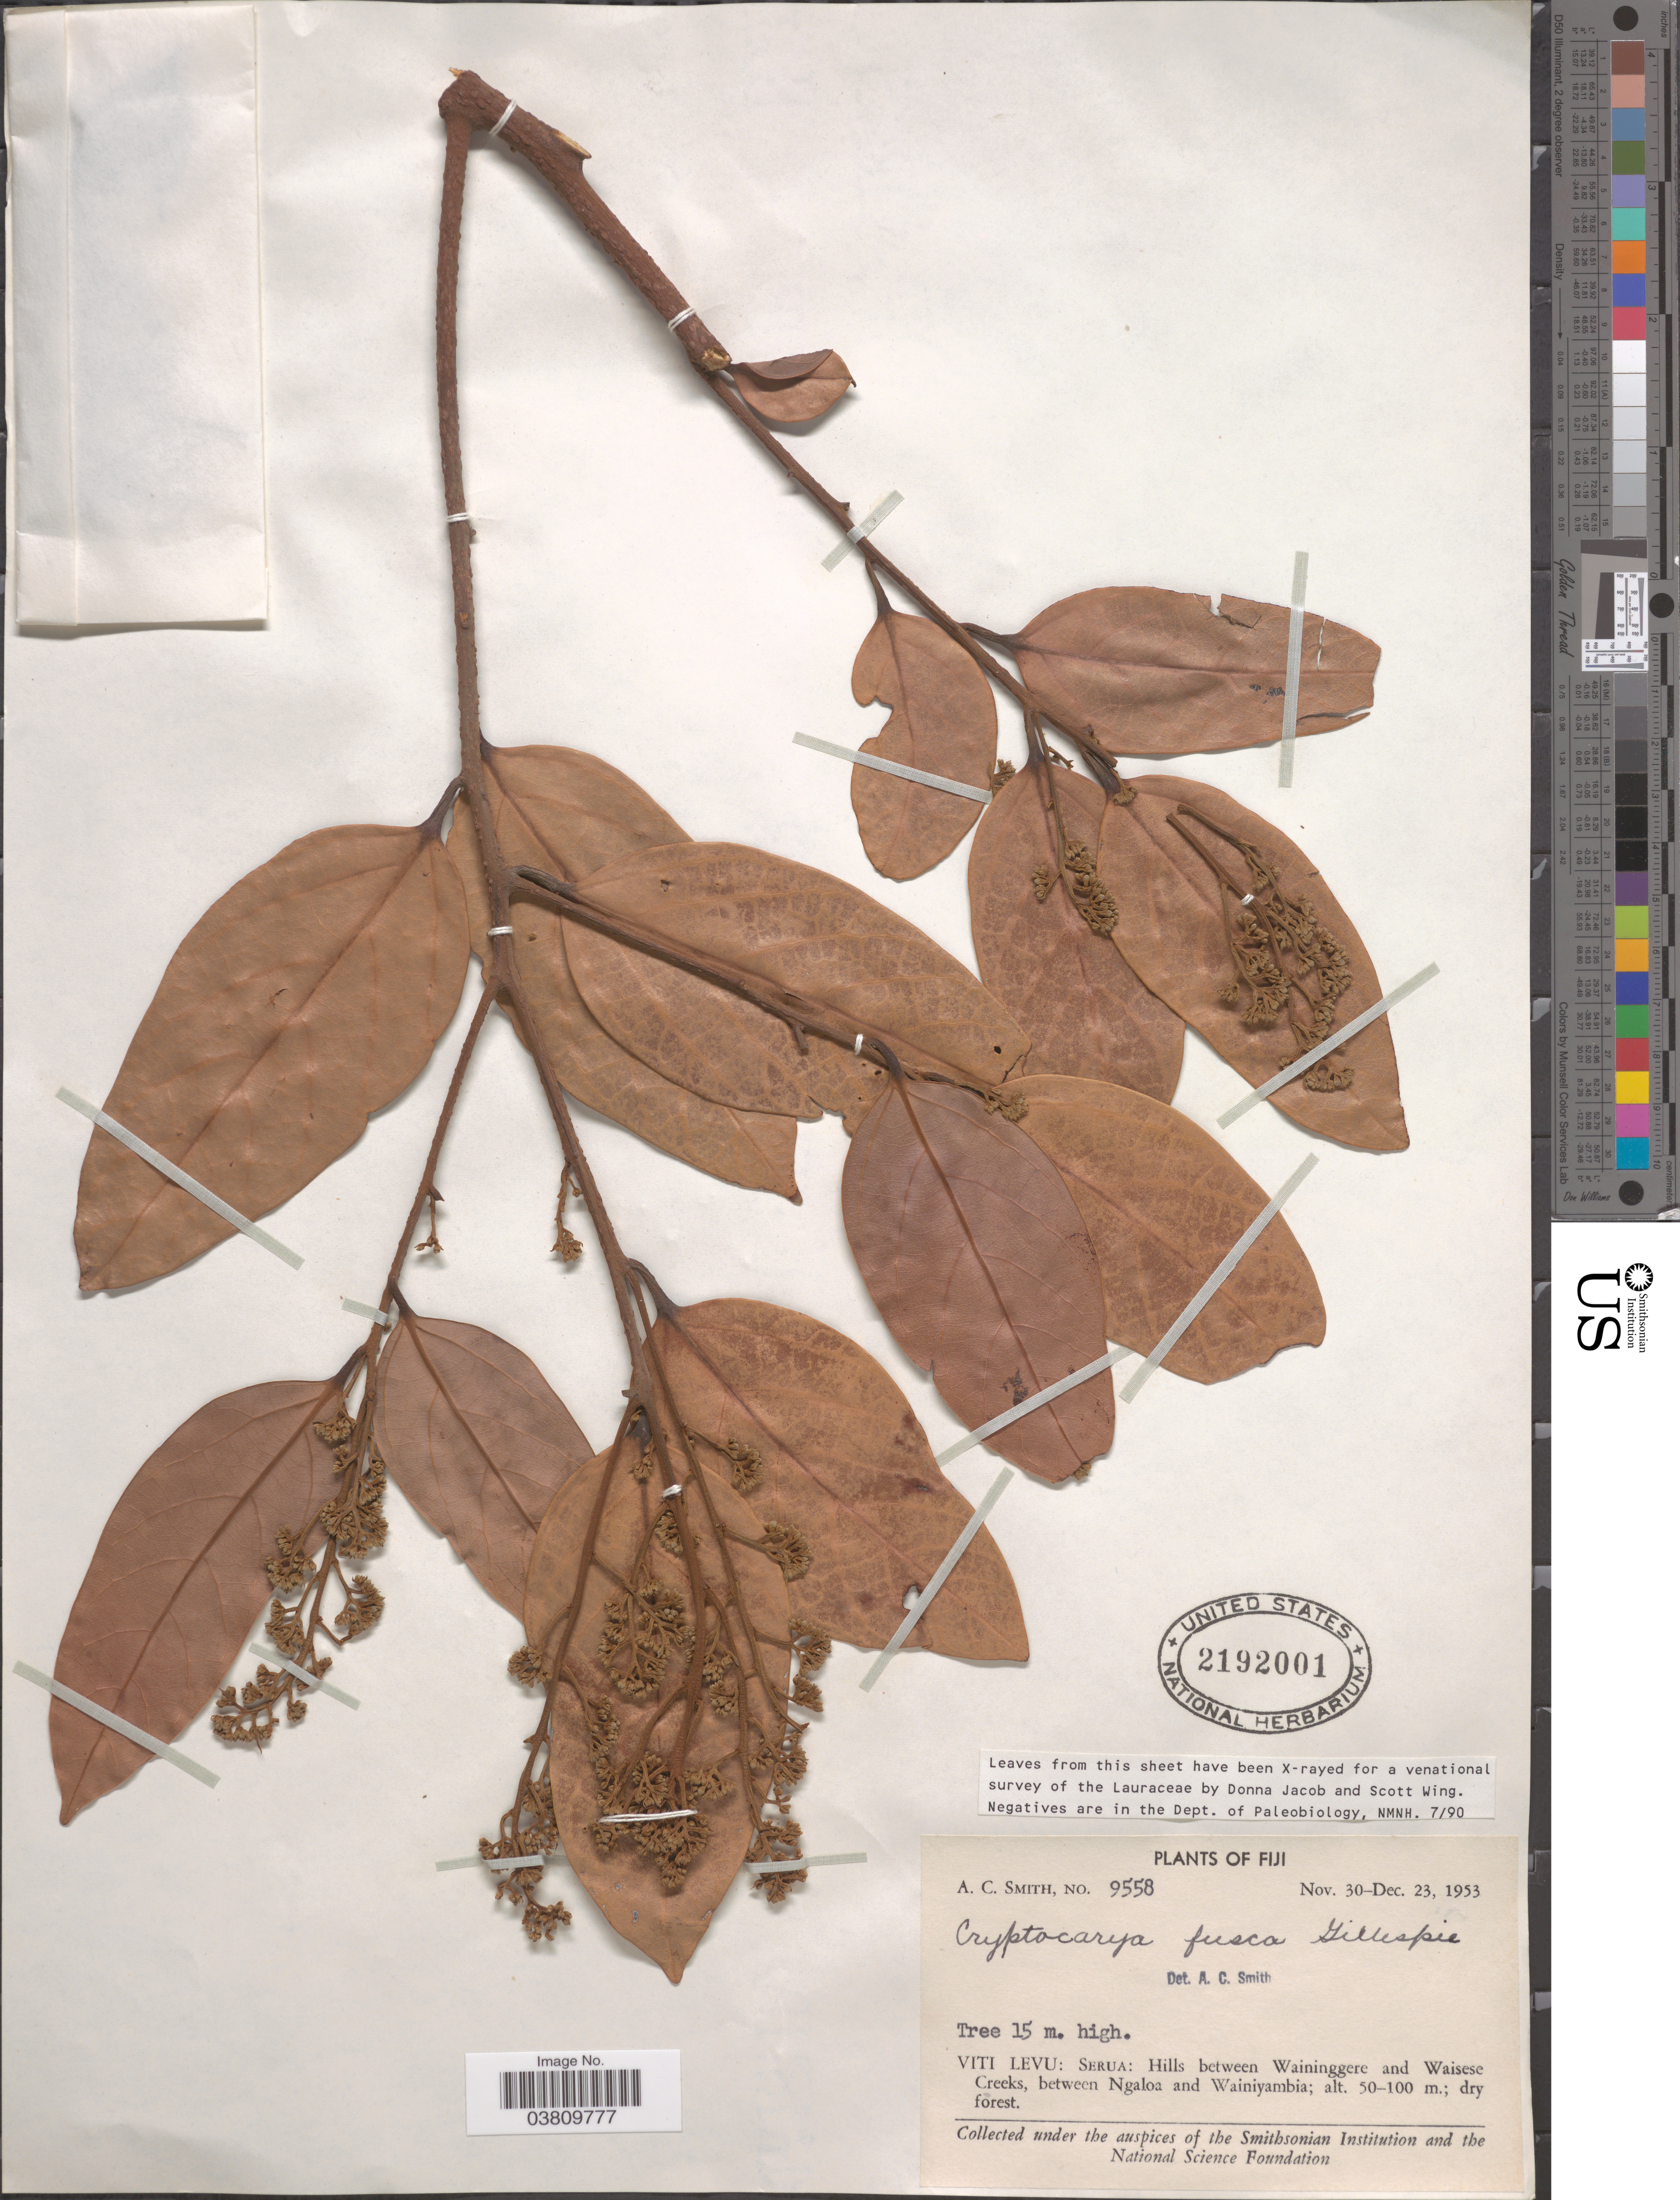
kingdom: Plantae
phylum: Tracheophyta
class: Magnoliopsida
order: Laurales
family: Lauraceae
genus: Cryptocarya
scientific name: Cryptocarya fusca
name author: Gillespie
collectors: A. C. Smith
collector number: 9558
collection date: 1953-11-30/1953-12-23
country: Fiji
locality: Viti Levu: Serua: Hills between Waininggere and Waisese Creeks, between Ngaloa and Wainiyambia.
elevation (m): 50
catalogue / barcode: US 2192001